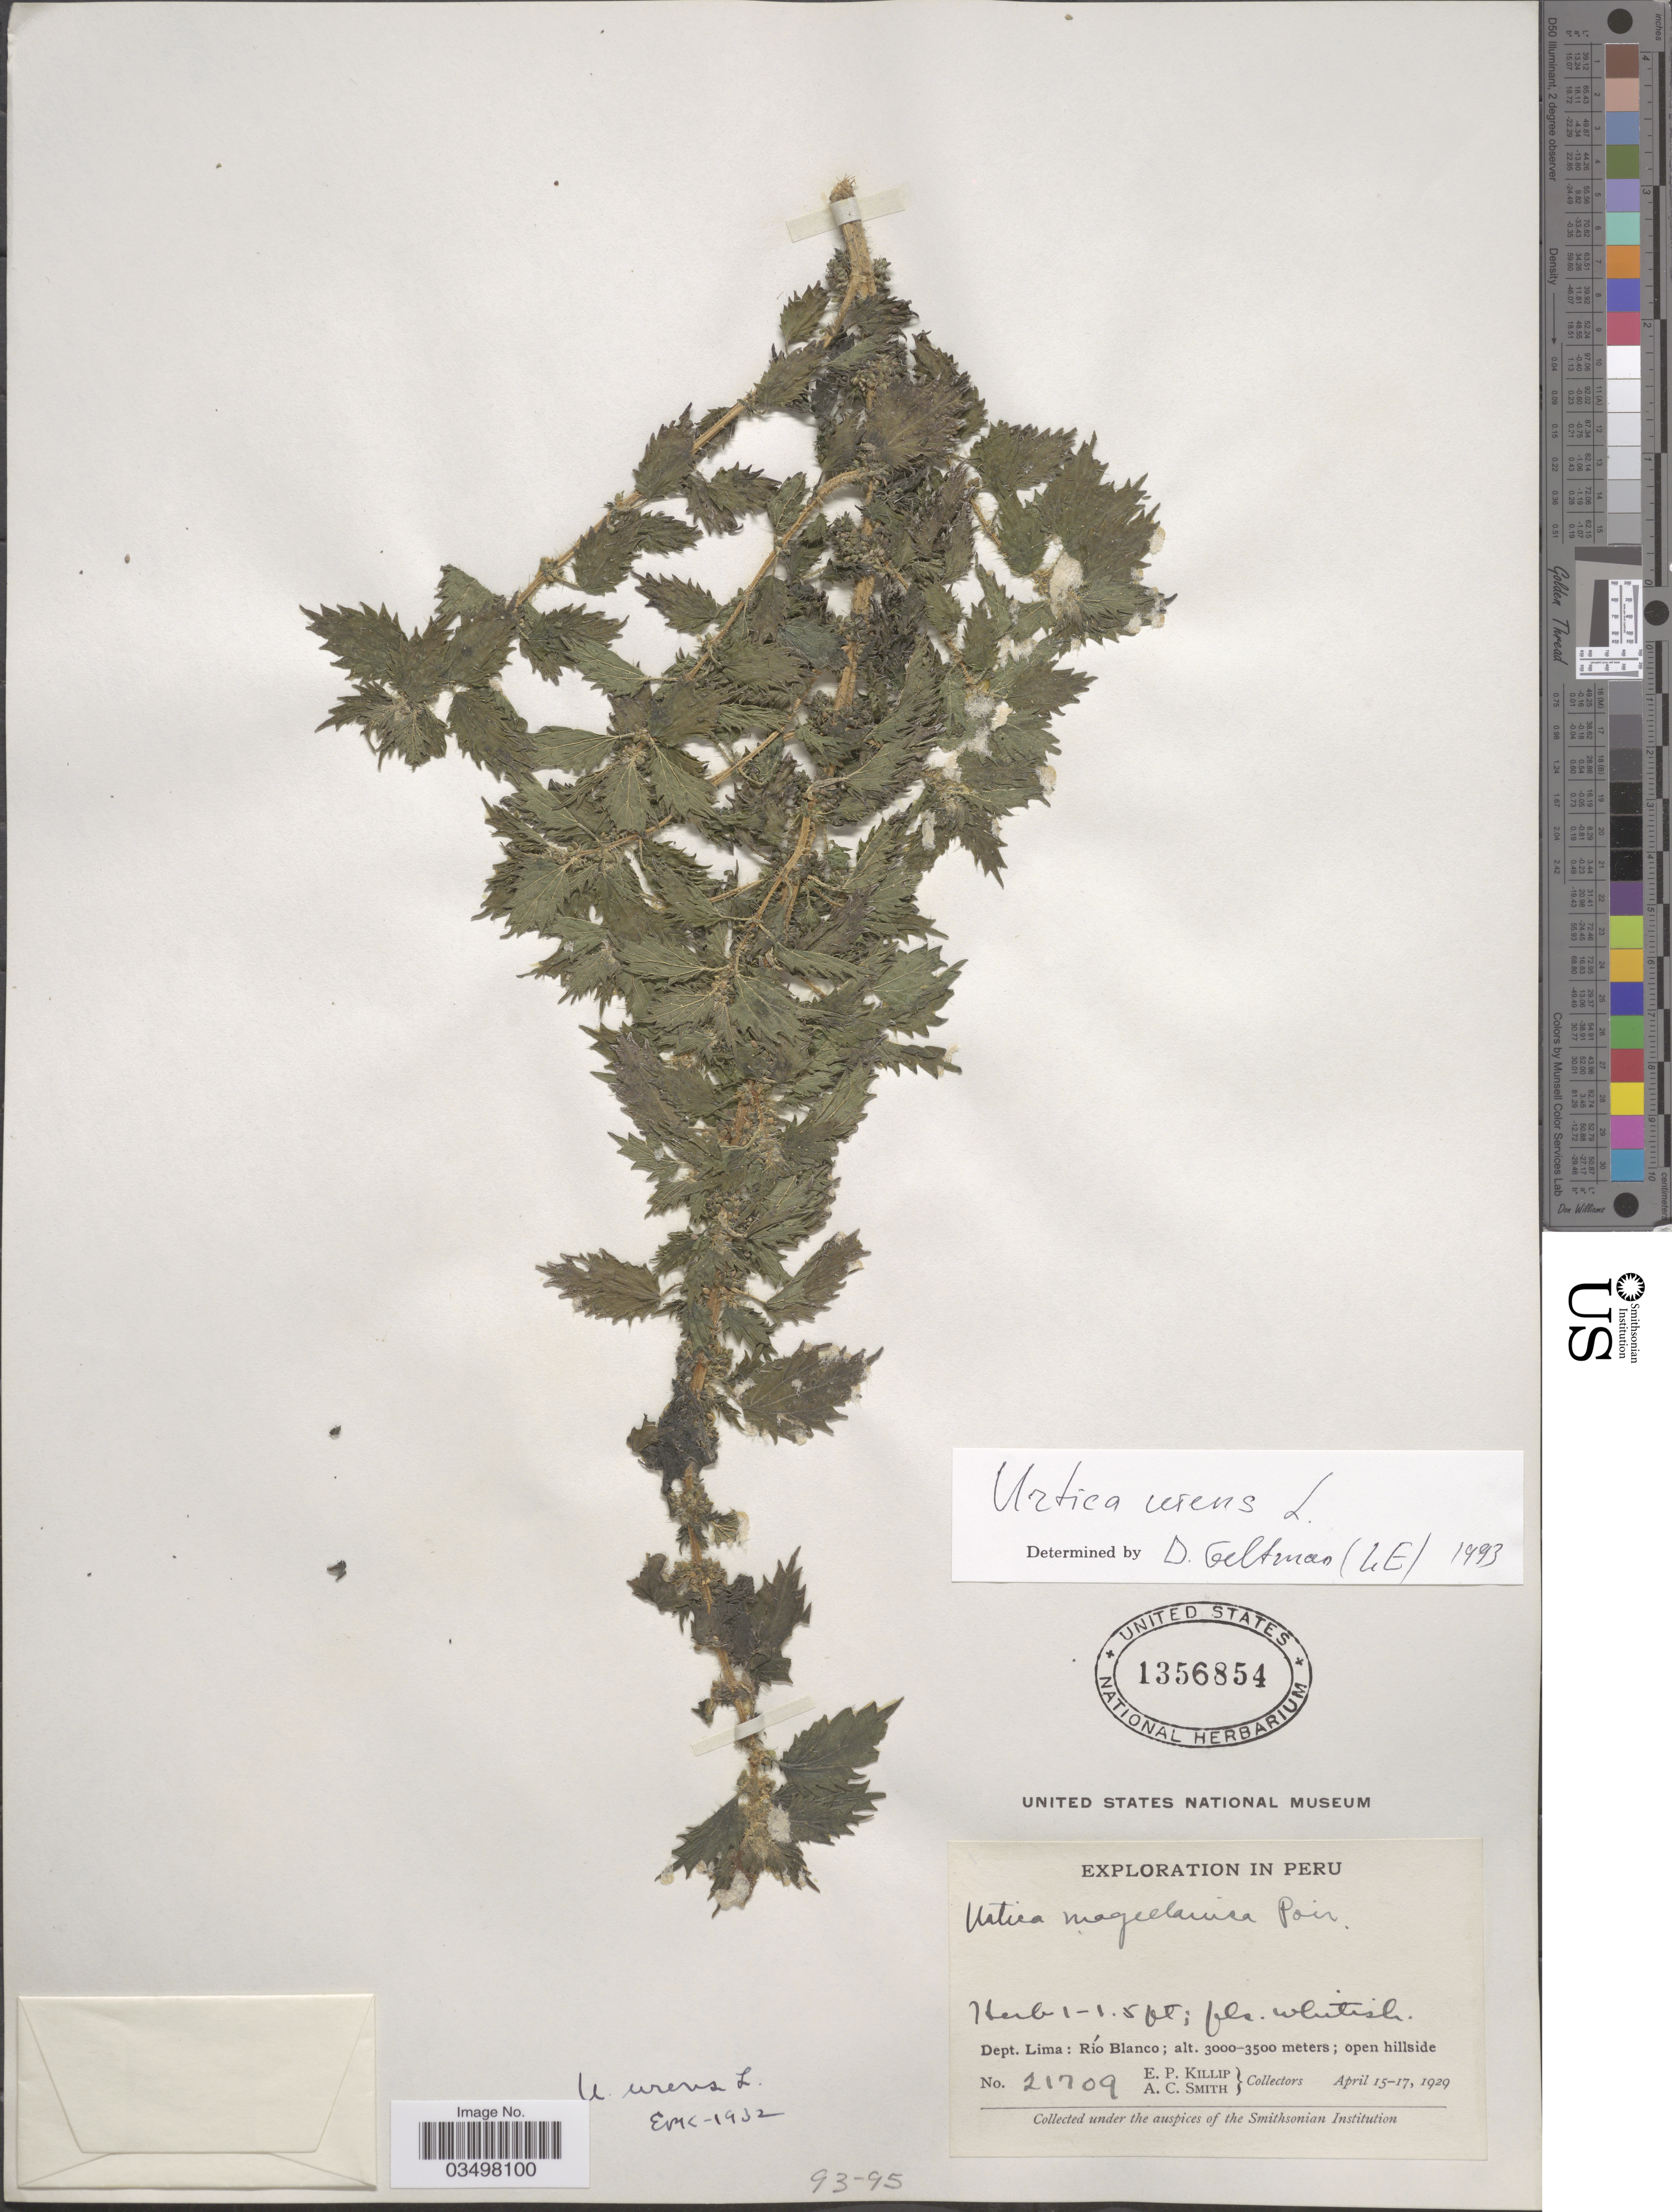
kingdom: Plantae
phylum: Tracheophyta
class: Magnoliopsida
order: Rosales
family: Urticaceae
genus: Urtica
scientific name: Urtica urens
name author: L.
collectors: E. P. Killip & A. C. Smith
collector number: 21709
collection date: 1929-04-15/1929-04-17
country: Peru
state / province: Lima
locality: Dept. Lima: Río Blanco.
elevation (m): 3000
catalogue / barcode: US 1356854